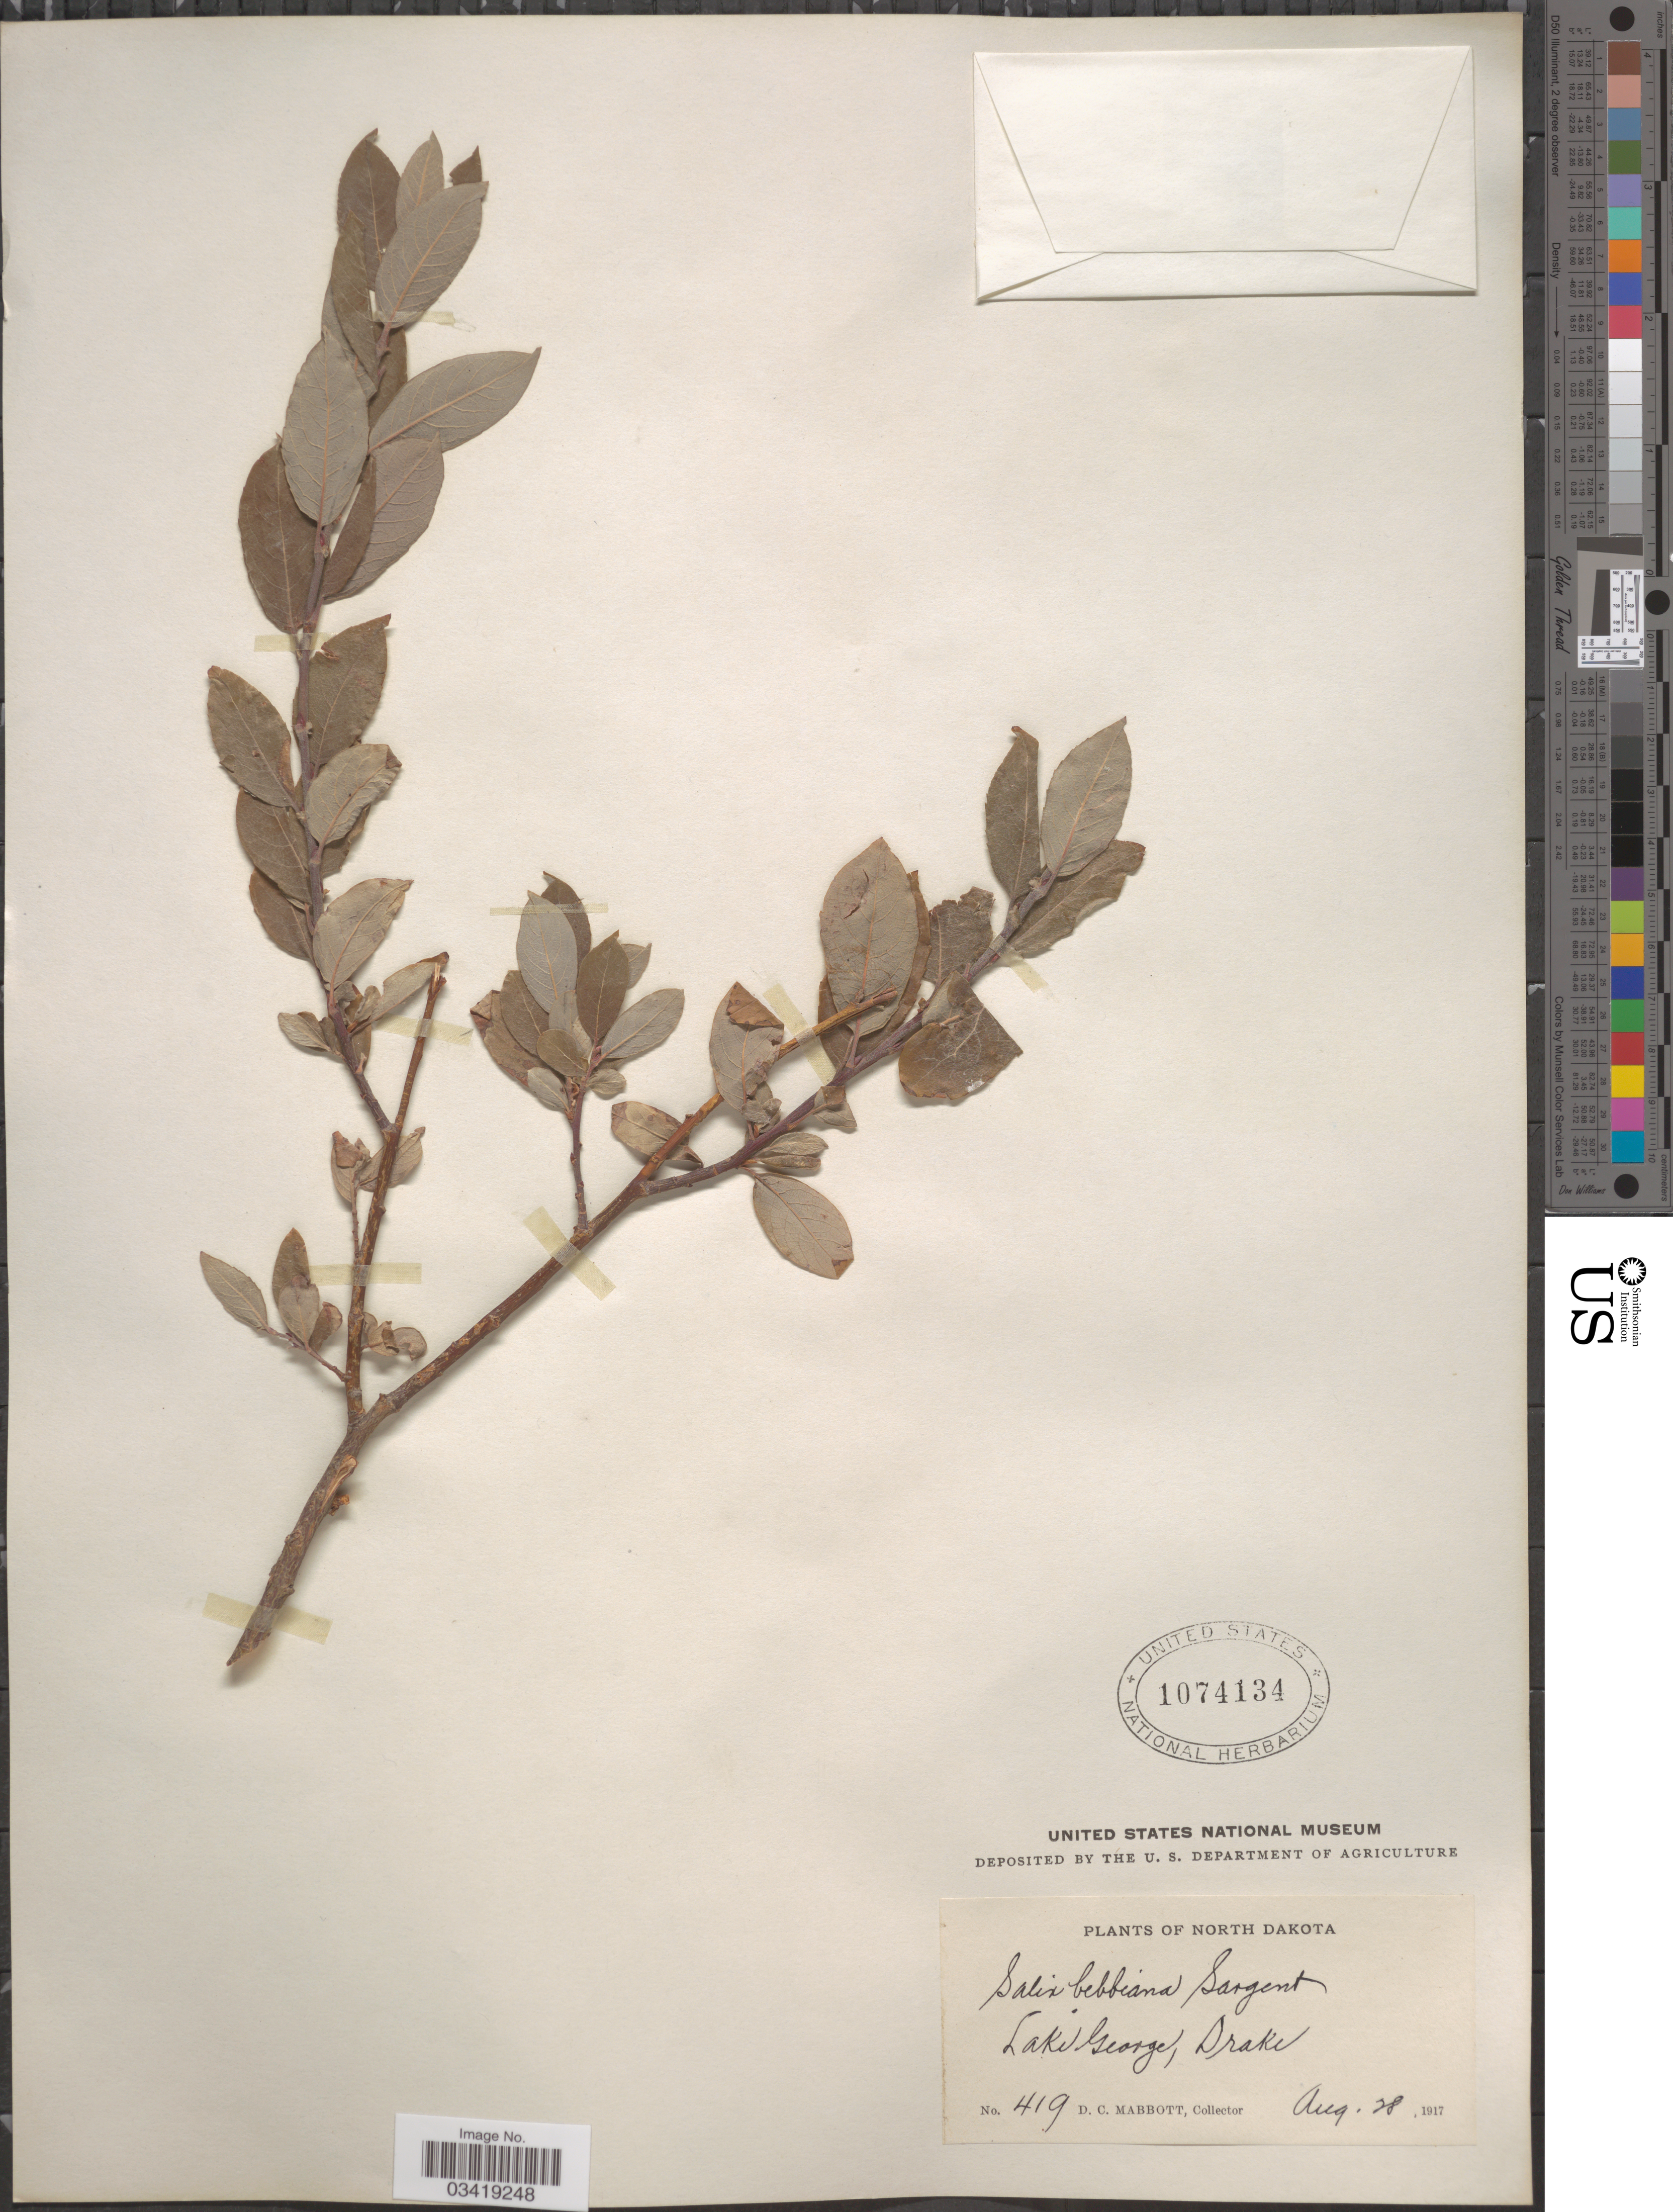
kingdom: Plantae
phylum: Tracheophyta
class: Magnoliopsida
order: Malpighiales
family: Salicaceae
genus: Salix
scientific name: Salix bebbiana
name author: Sarg.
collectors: D. Mabbott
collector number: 419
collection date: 1917-08-28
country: United States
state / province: North Dakota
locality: Lake George, Drake.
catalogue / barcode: US 1074134